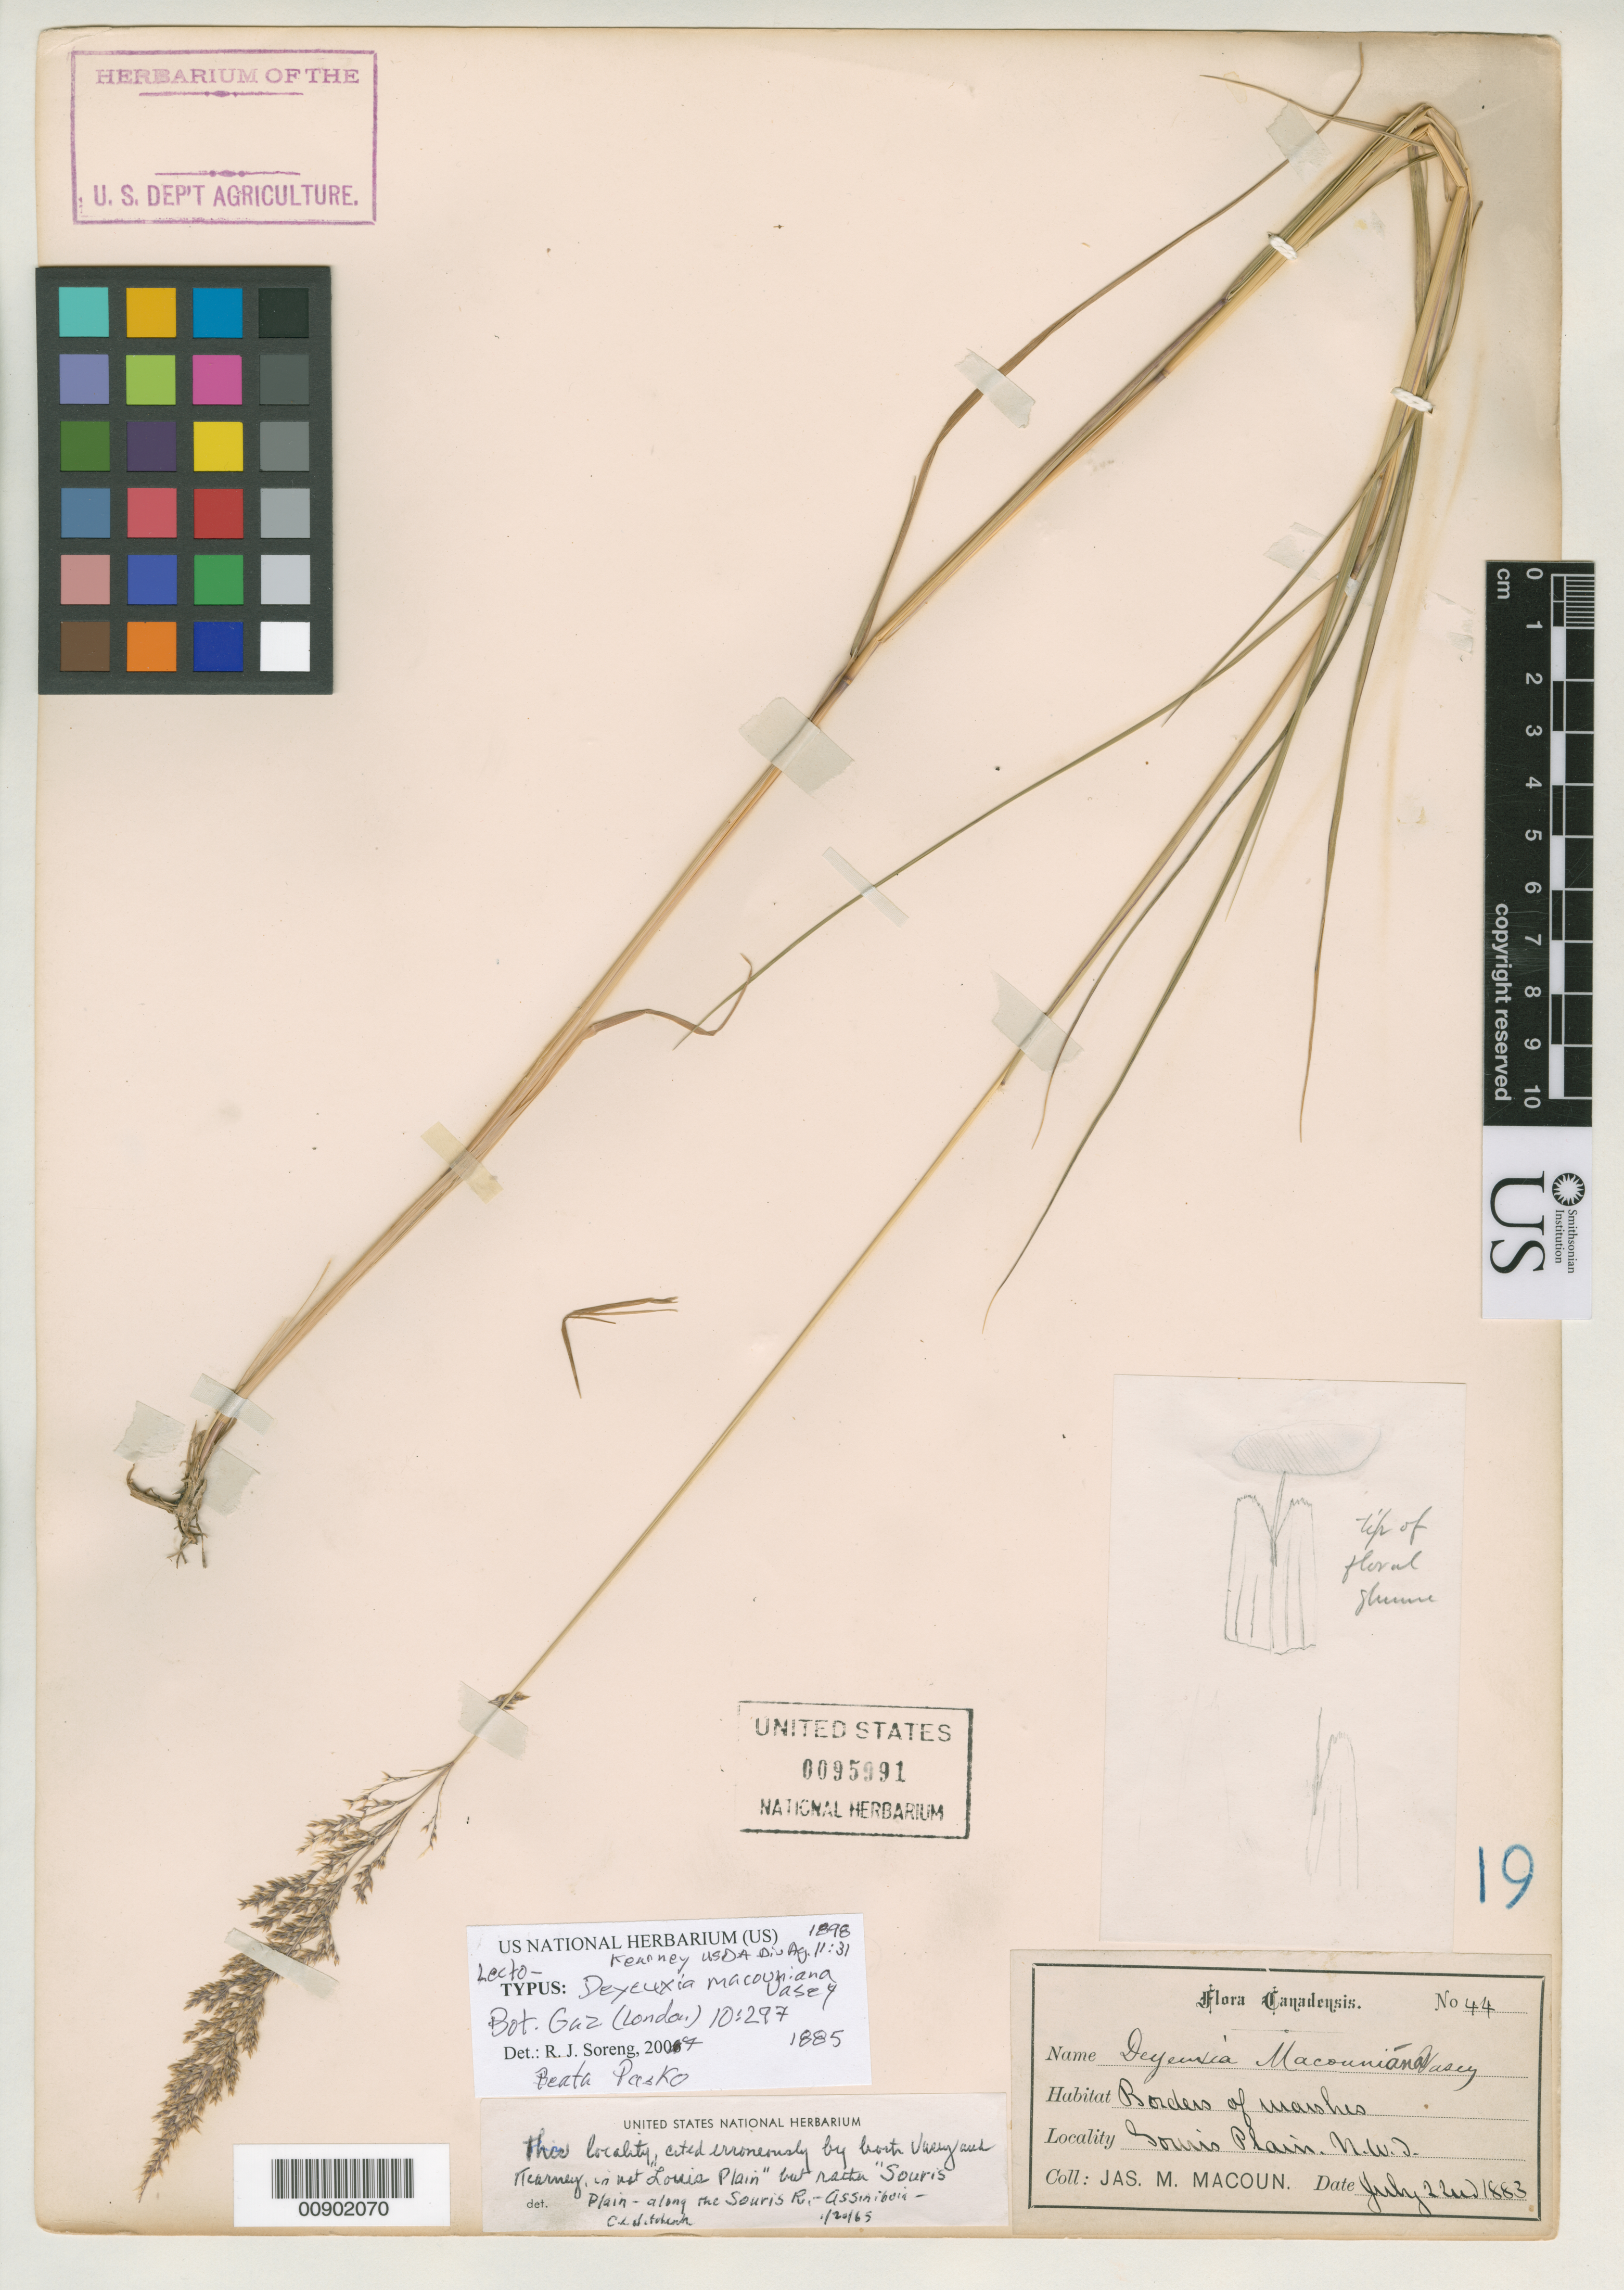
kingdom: Plantae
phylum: Tracheophyta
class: Liliopsida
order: Poales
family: Poaceae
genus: Deyeuxia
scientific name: Deyeuxia macouniana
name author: Vasey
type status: Lectotype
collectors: J. M. Macoun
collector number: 44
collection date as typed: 22 Jul 1883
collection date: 1883-07-22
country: Canada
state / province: Northwest Territories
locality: Souris Plain, N.W.T.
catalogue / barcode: US 95991